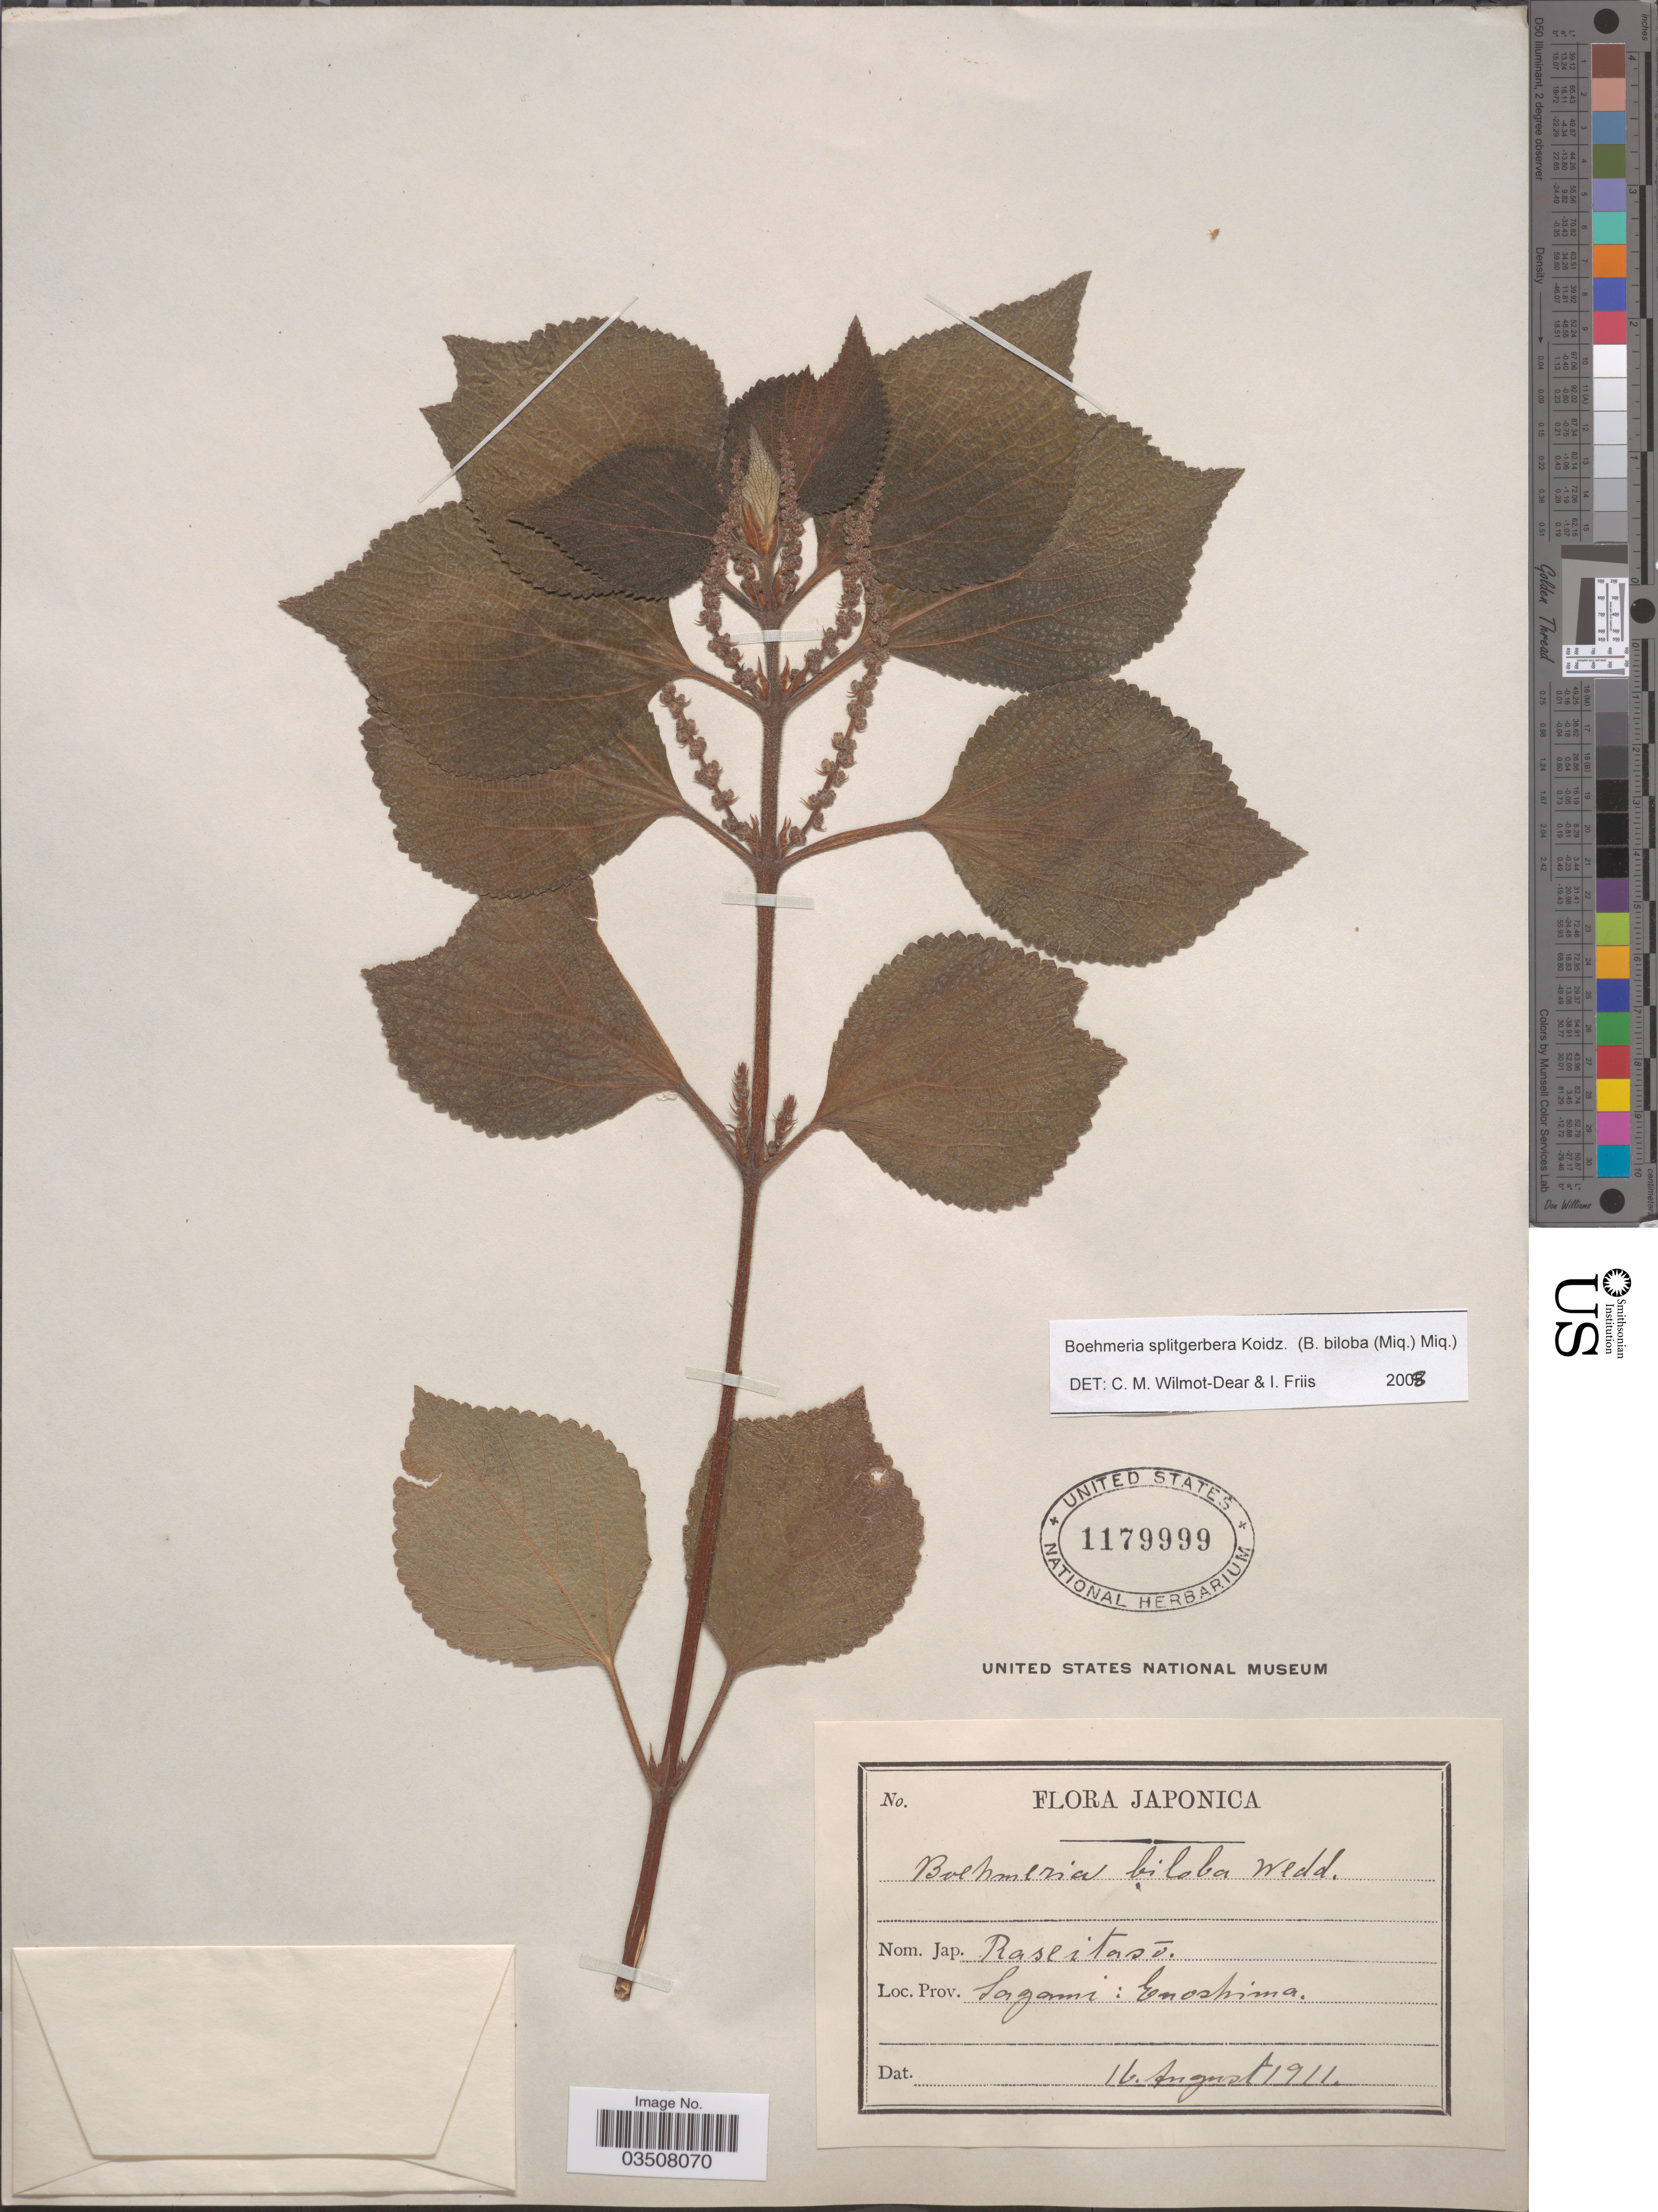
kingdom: Plantae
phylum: Tracheophyta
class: Magnoliopsida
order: Rosales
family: Urticaceae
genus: Boehmeria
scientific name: Boehmeria splitgerbera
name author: Koidz.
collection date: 1911-08-16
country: Japan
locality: Sagami: Enoshima.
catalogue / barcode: US 1179999